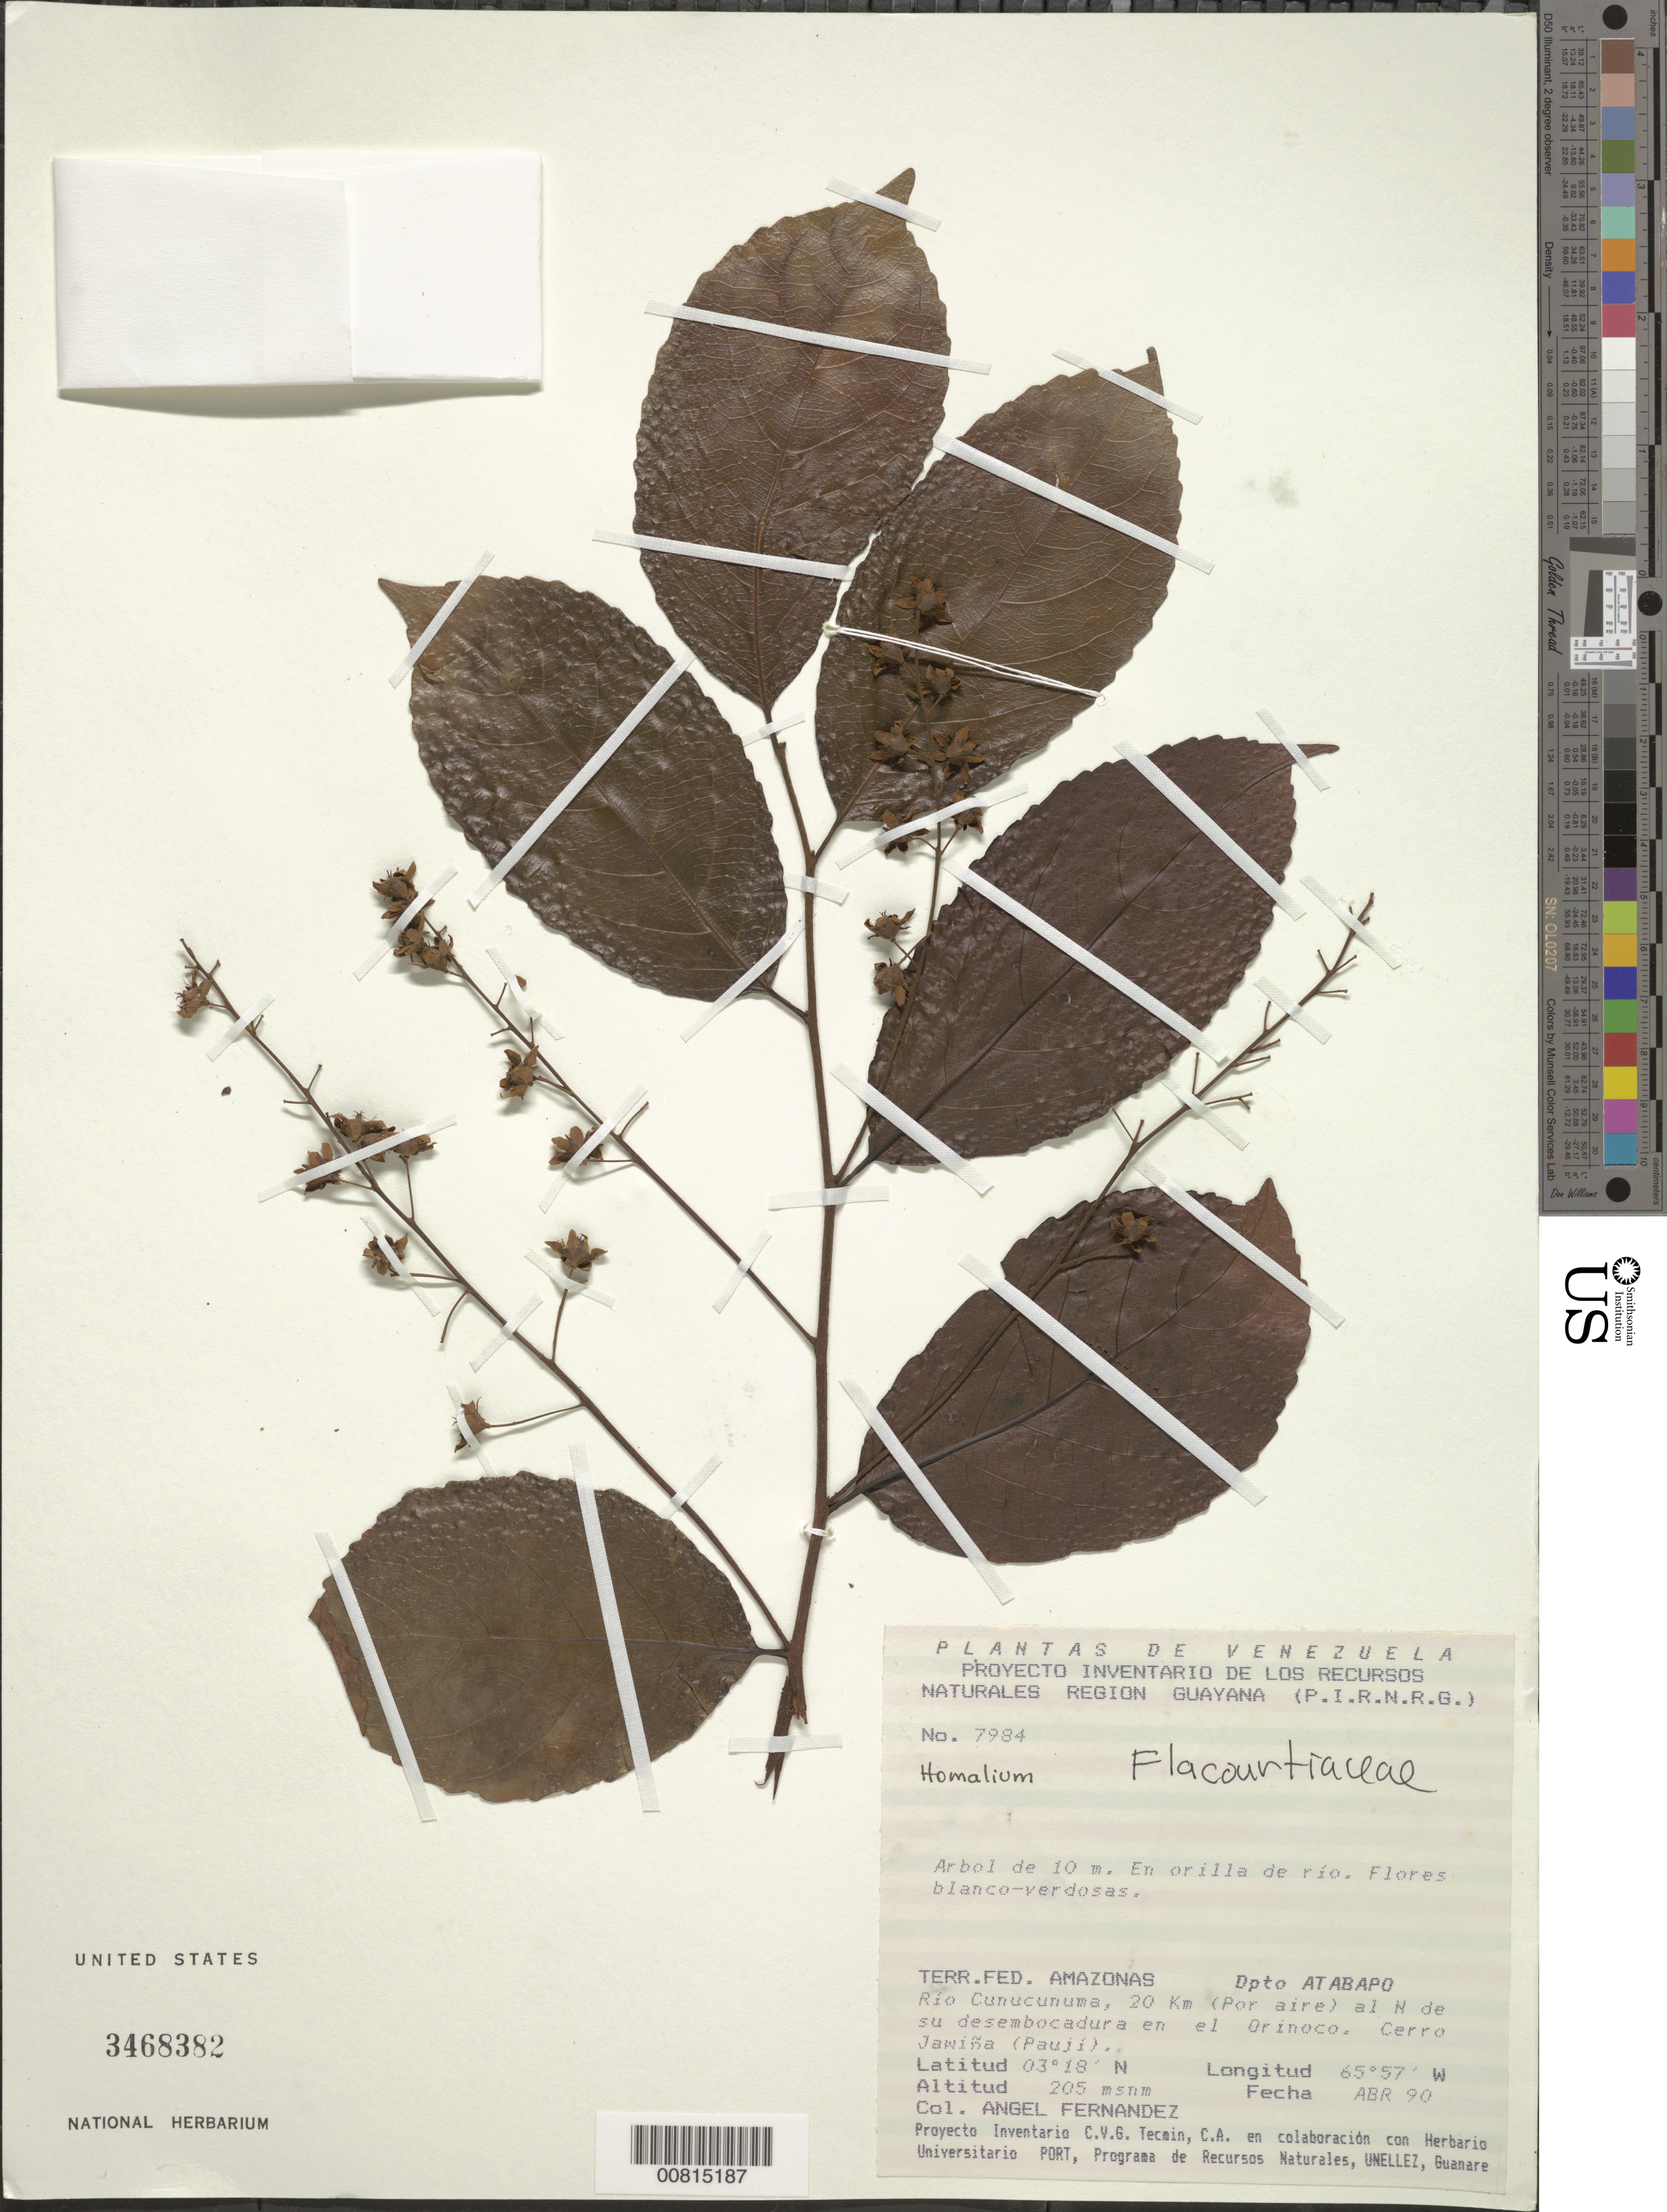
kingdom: Plantae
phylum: Tracheophyta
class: Magnoliopsida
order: Malpighiales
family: Salicaceae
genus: Homalium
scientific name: Homalium sp.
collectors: A. Fernández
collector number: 7984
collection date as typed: Apr-90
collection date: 1990-04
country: Venezuela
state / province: Amazonas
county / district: Atabapo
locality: Río Cunucunuma, 20 km (por aire) N de su desembocadura en el Orinoco, Cerro Jawiña (Paují)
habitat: Riverbank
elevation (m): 205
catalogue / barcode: US 3468382